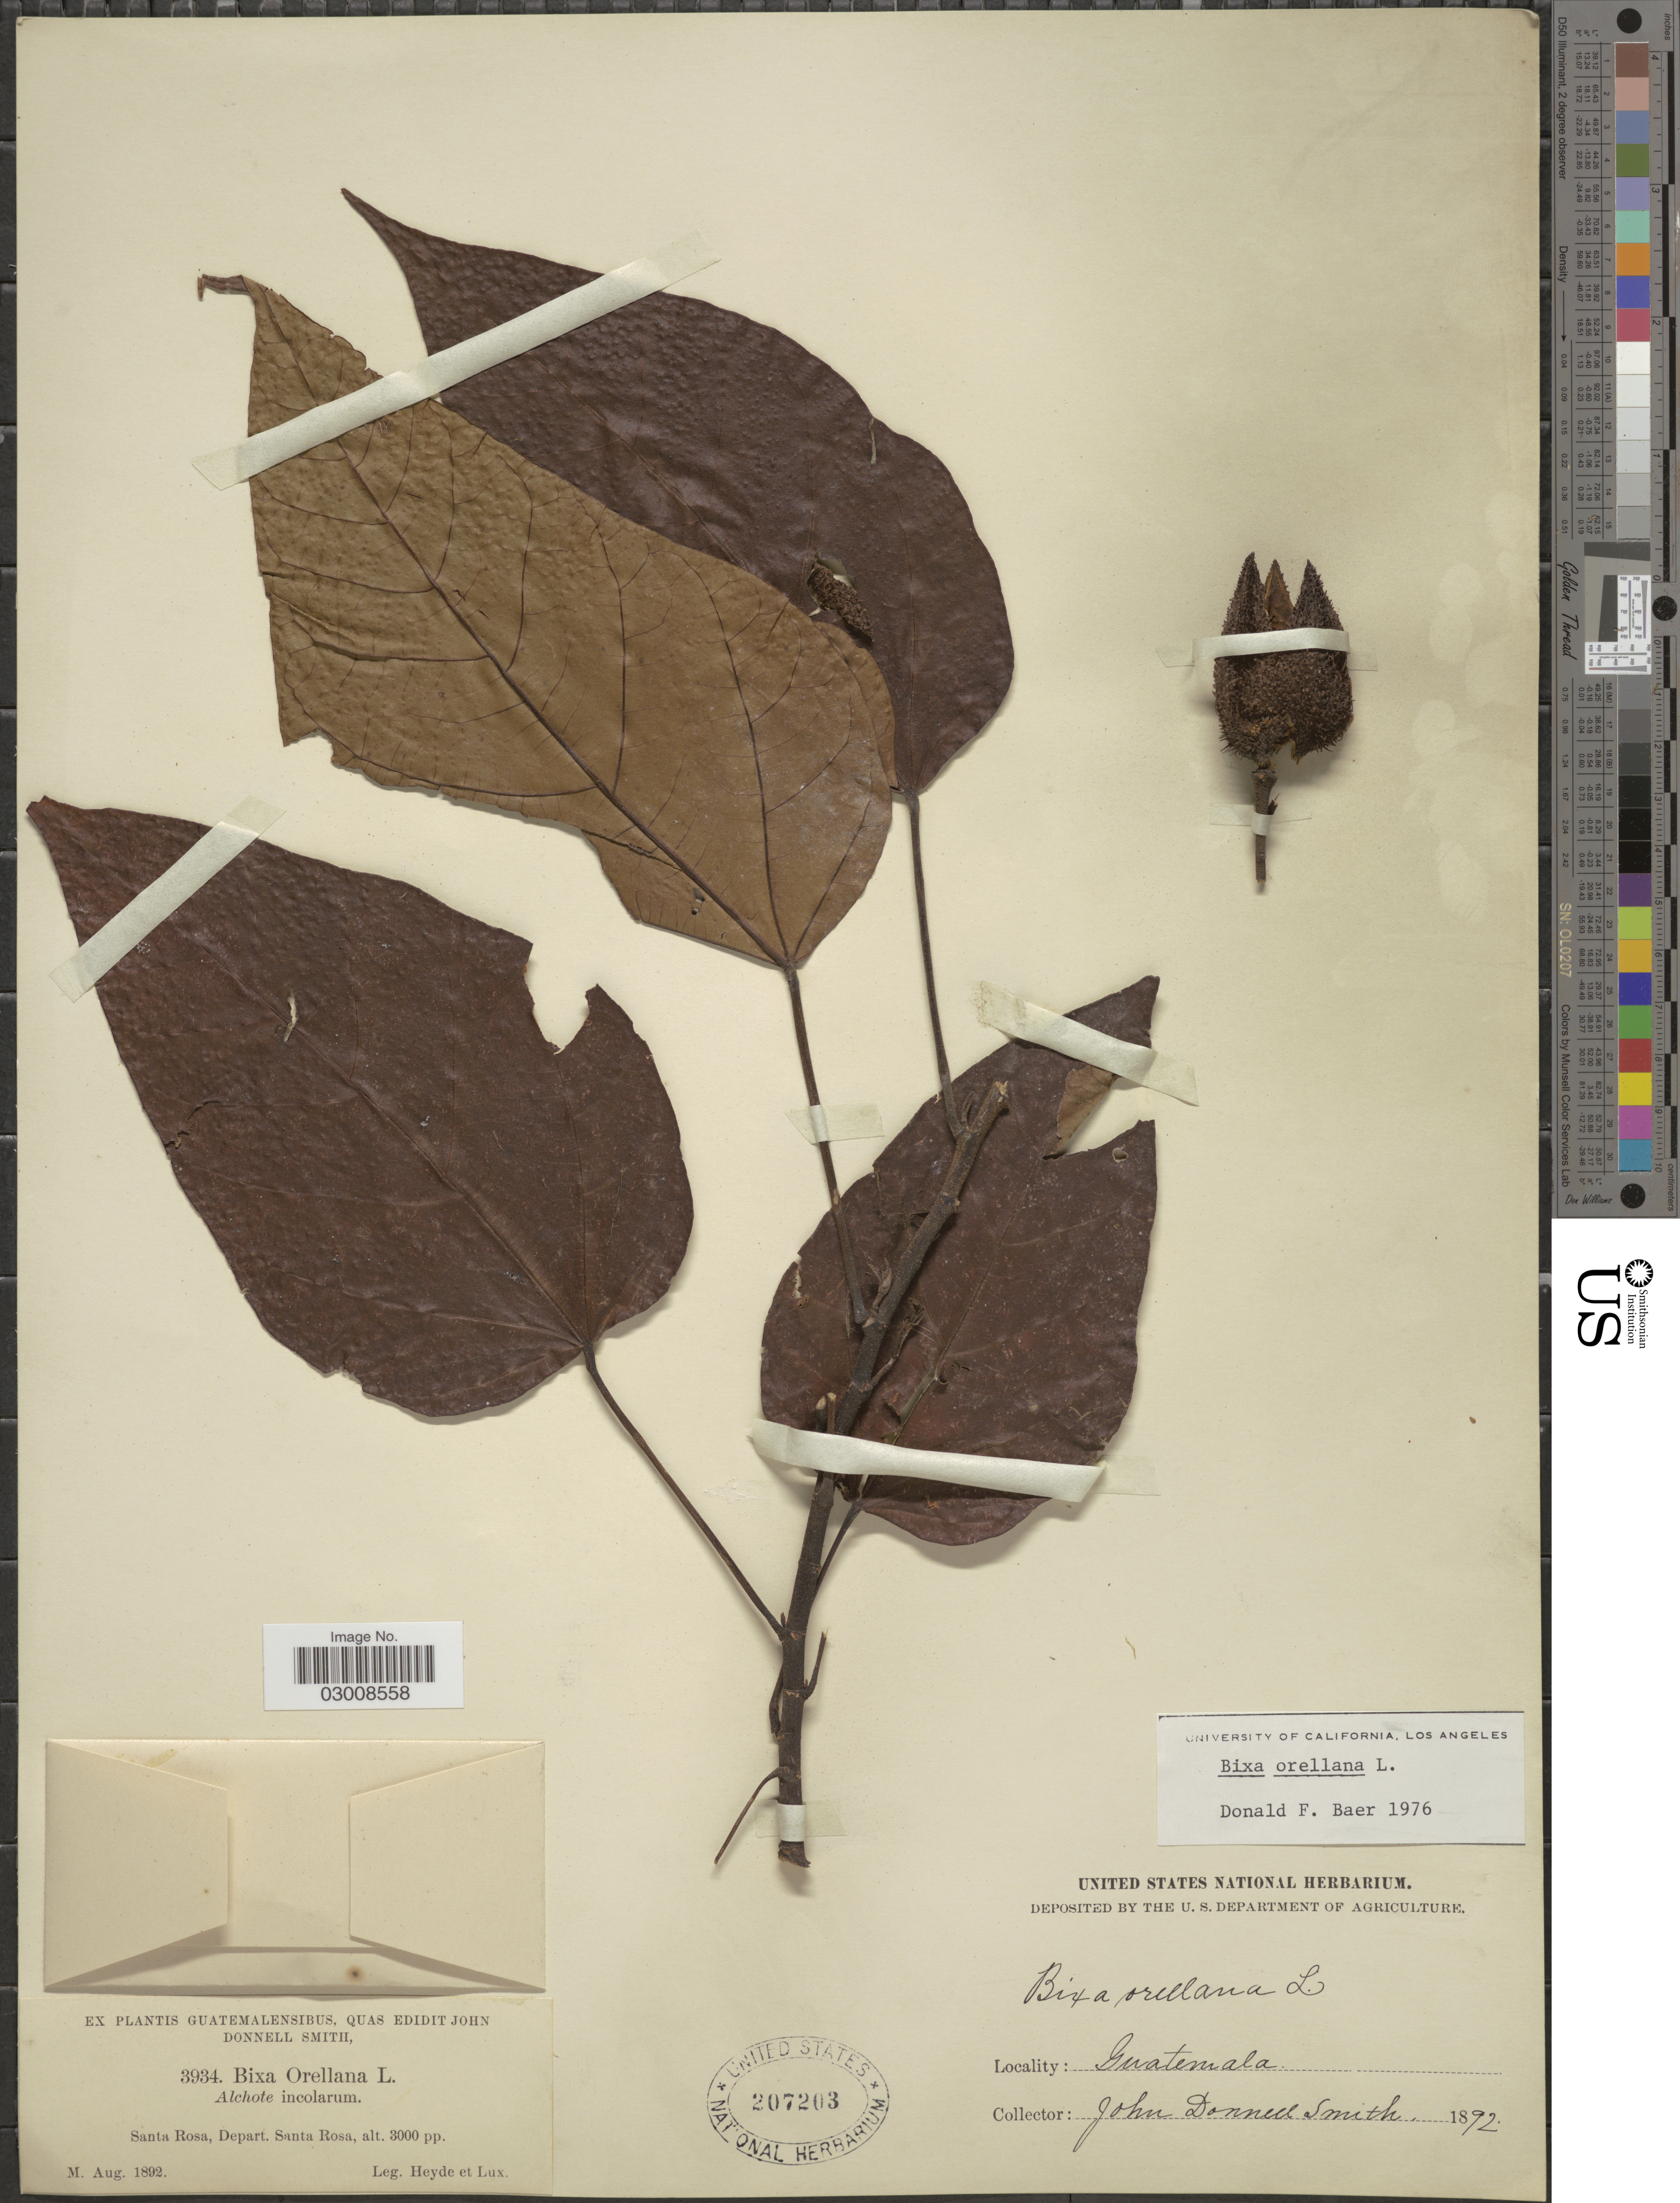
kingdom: Plantae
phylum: Tracheophyta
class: Magnoliopsida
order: Malvales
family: Bixaceae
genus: Bixa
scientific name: Bixa orellana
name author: L.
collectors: J. Donnell Smith, Heyde & Lux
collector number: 3934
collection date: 1892-08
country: Guatemala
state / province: Santa Rosa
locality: Santa Rosa, Depart. Santa Rosa.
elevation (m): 914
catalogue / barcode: US 207203